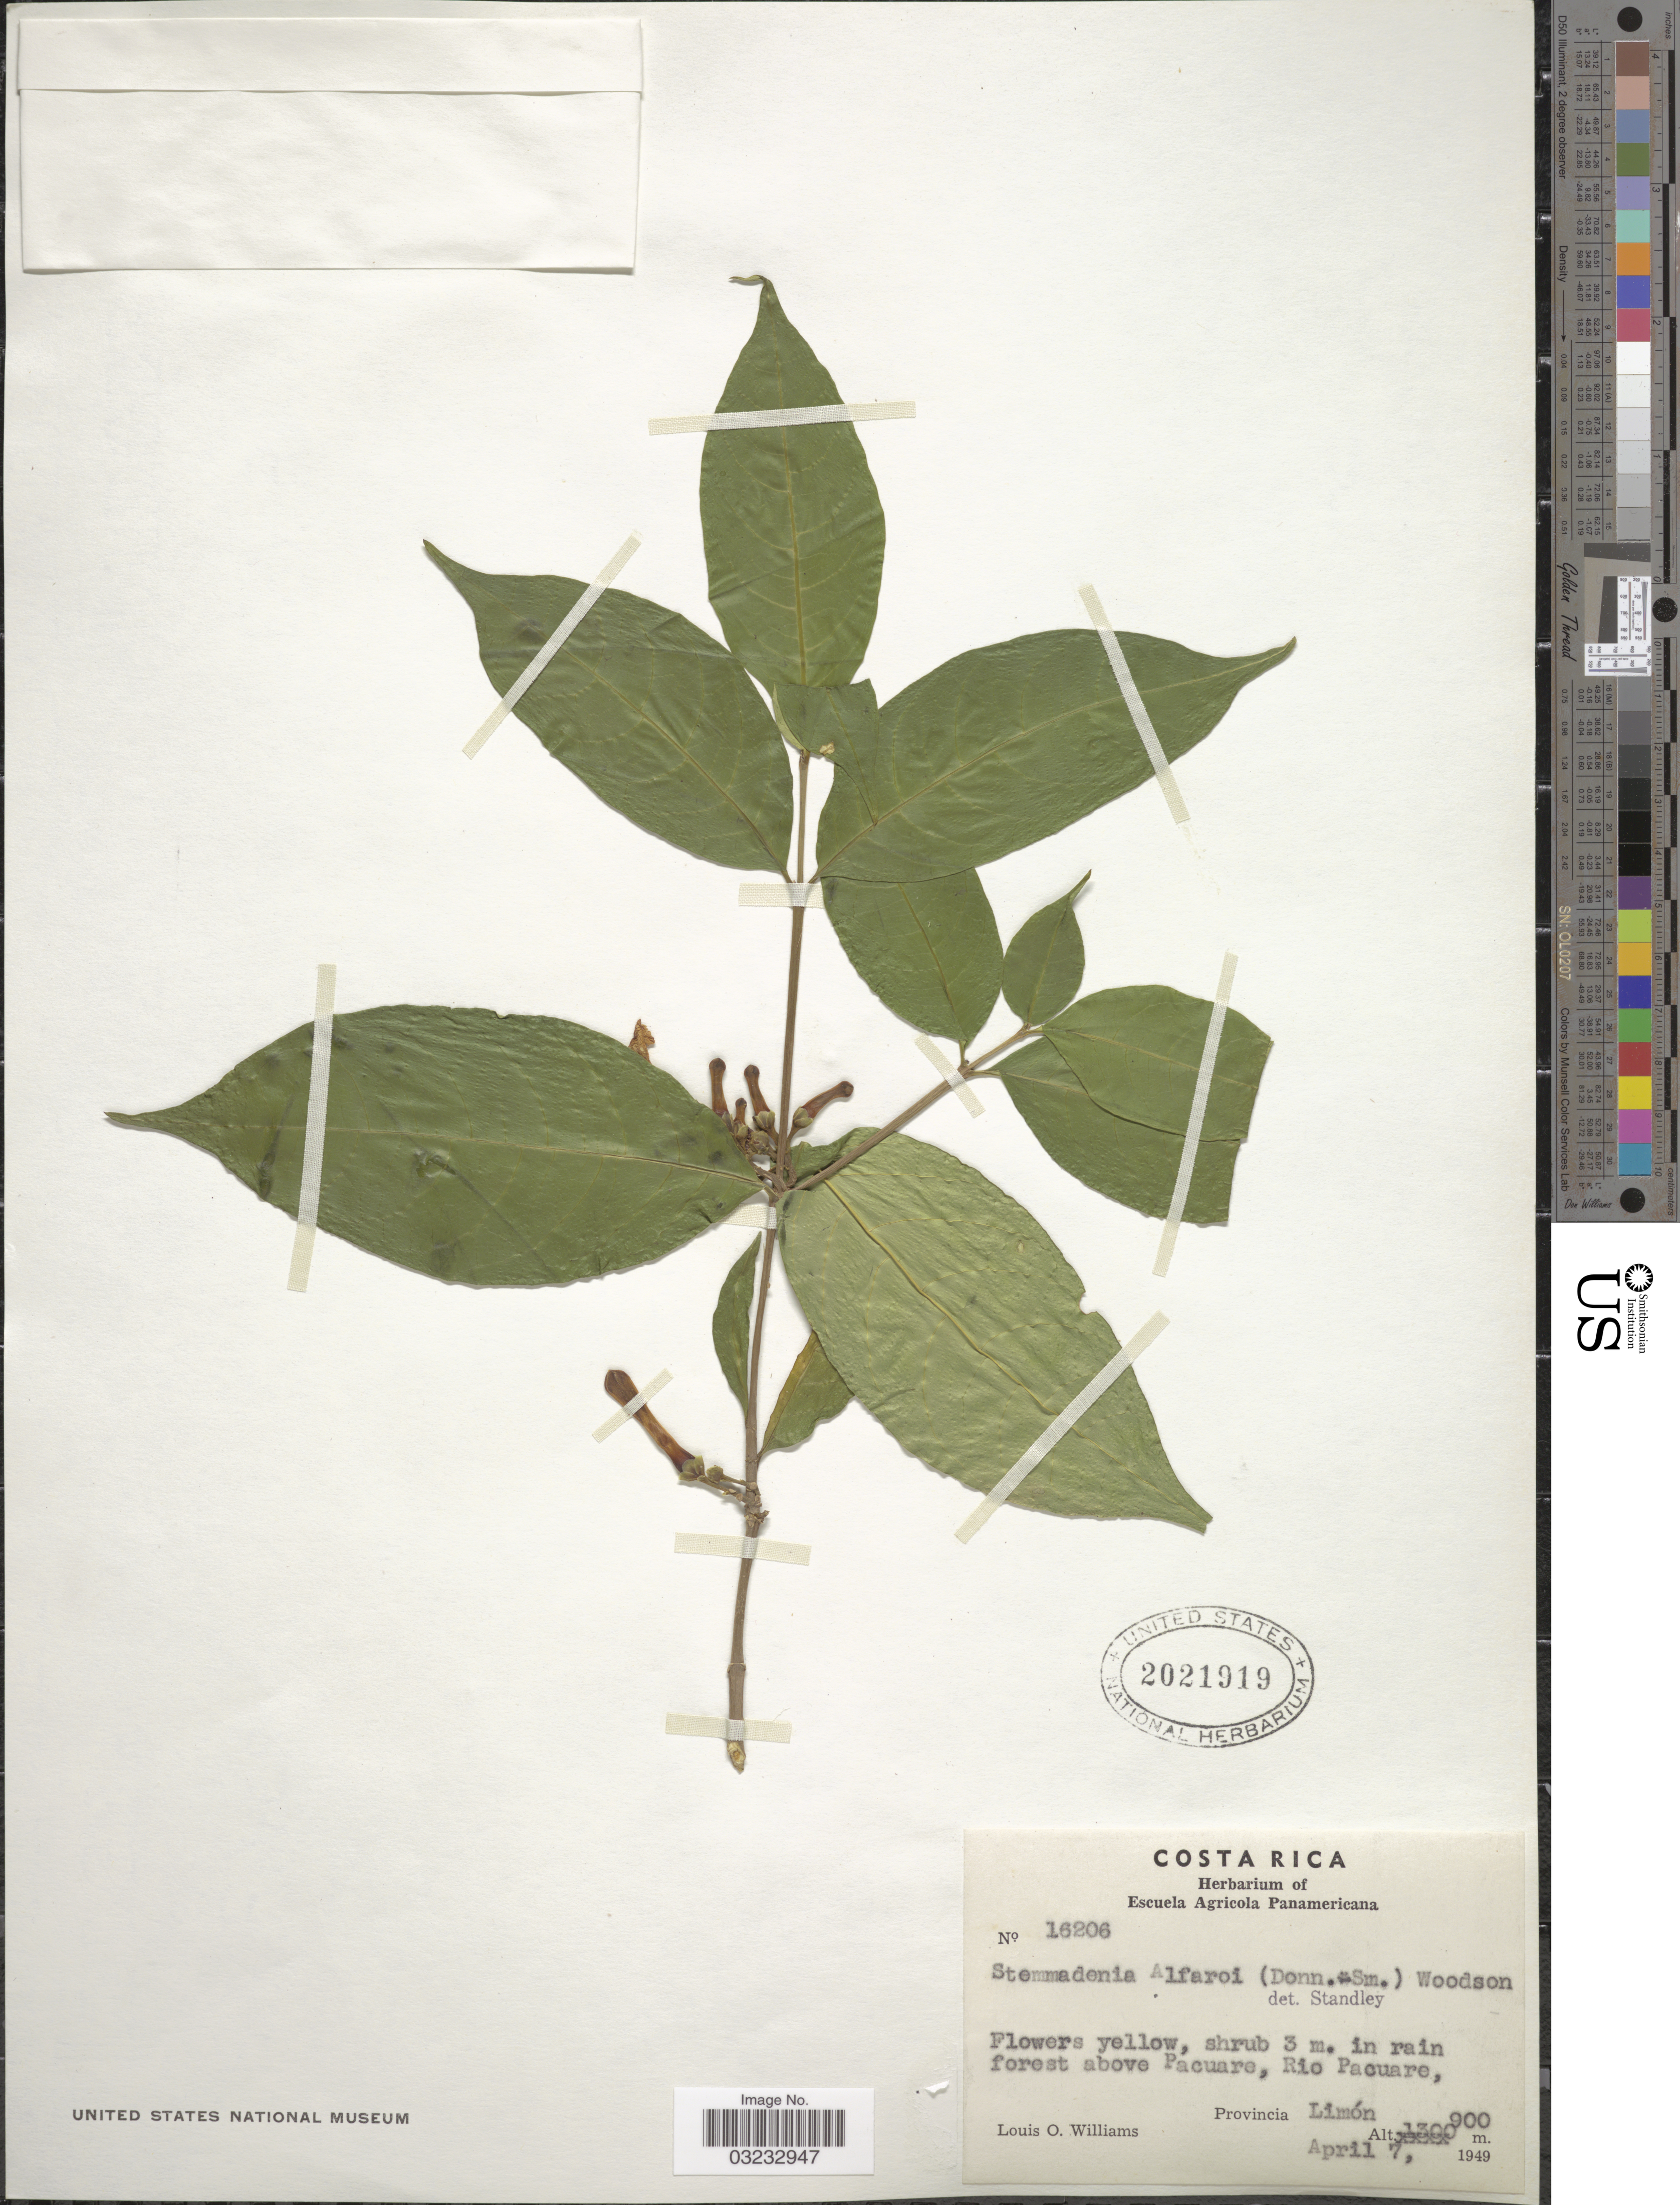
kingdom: Plantae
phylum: Tracheophyta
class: Magnoliopsida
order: Gentianales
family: Apocynaceae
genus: Stemmadenia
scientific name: Stemmadenia alfaroi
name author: (Donn. Sm.) Woodson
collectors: L. O. Williams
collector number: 16206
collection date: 1949-04-07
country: Costa Rica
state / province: Limón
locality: In rain forest above Pacuare, Rio Pacuare, Provincia Limón.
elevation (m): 900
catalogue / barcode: US 2021919